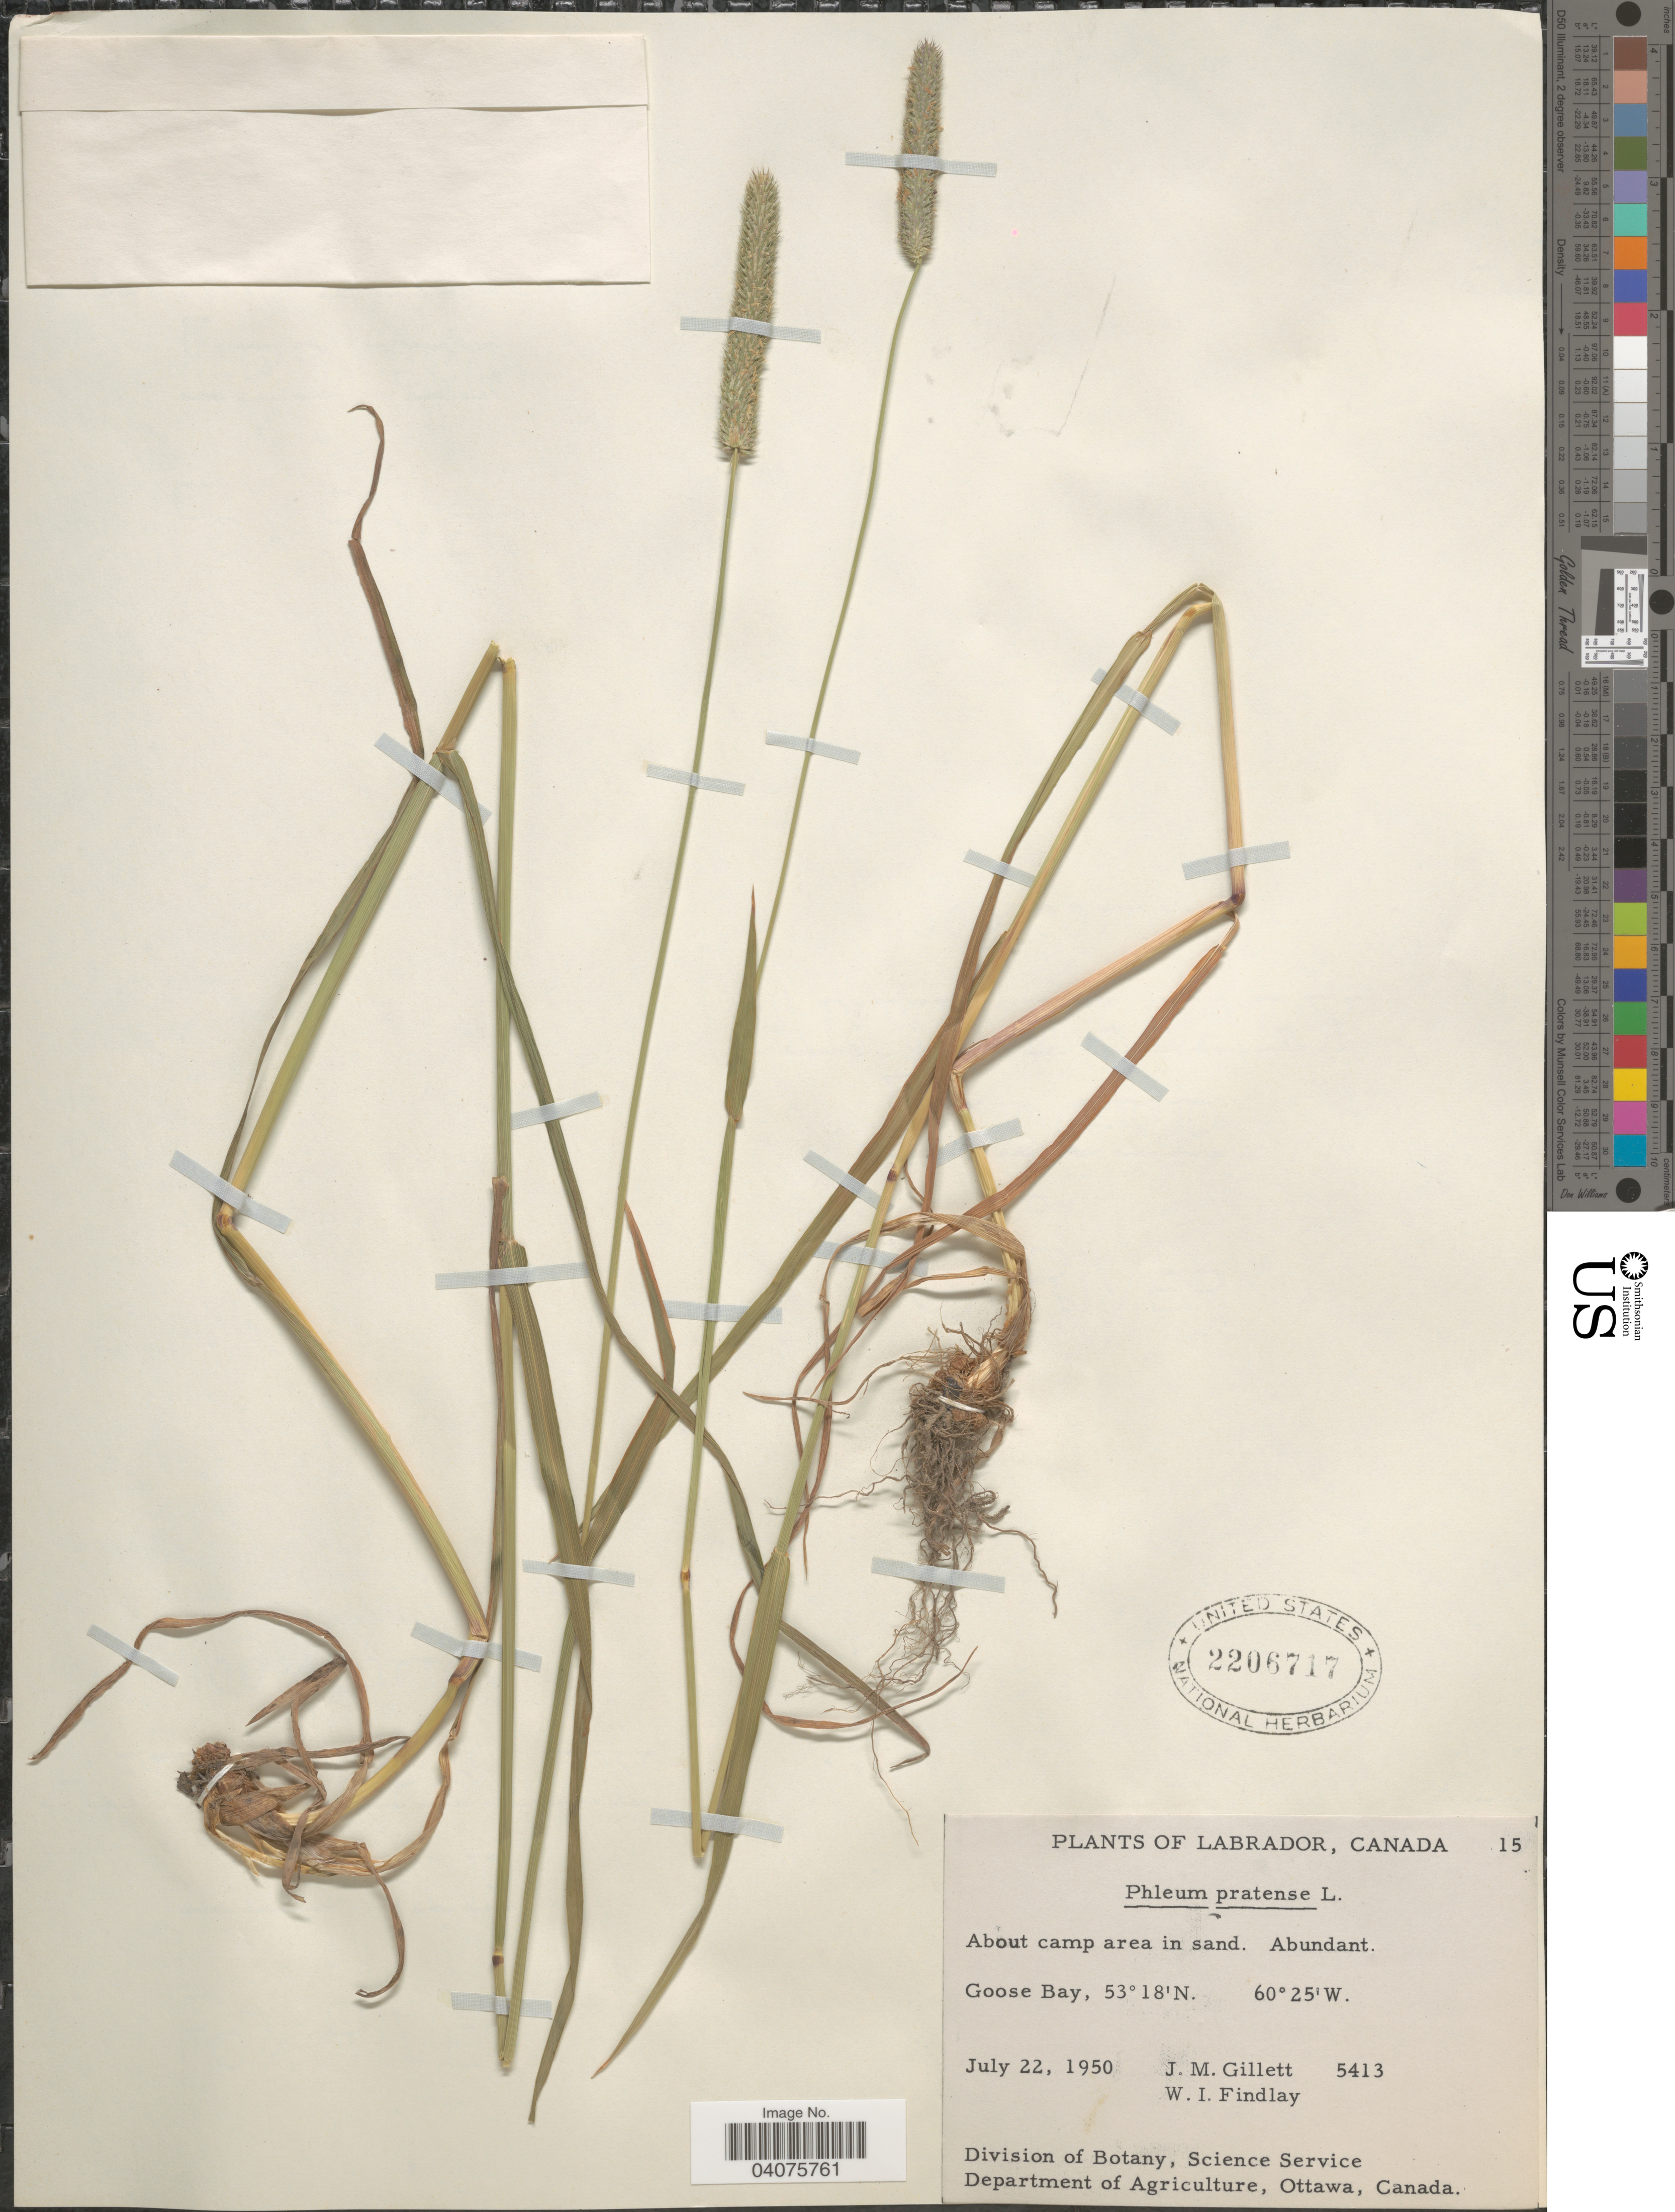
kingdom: Plantae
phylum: Tracheophyta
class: Liliopsida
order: Poales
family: Poaceae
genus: Phleum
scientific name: Phleum pratense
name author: L.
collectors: J. M. Gillett & W. Findlay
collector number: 5413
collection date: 1950-07-22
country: Canada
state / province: Newfoundland and Labrador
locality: Labrador. About camp area in sand. Goose Bay.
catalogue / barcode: US 2206717